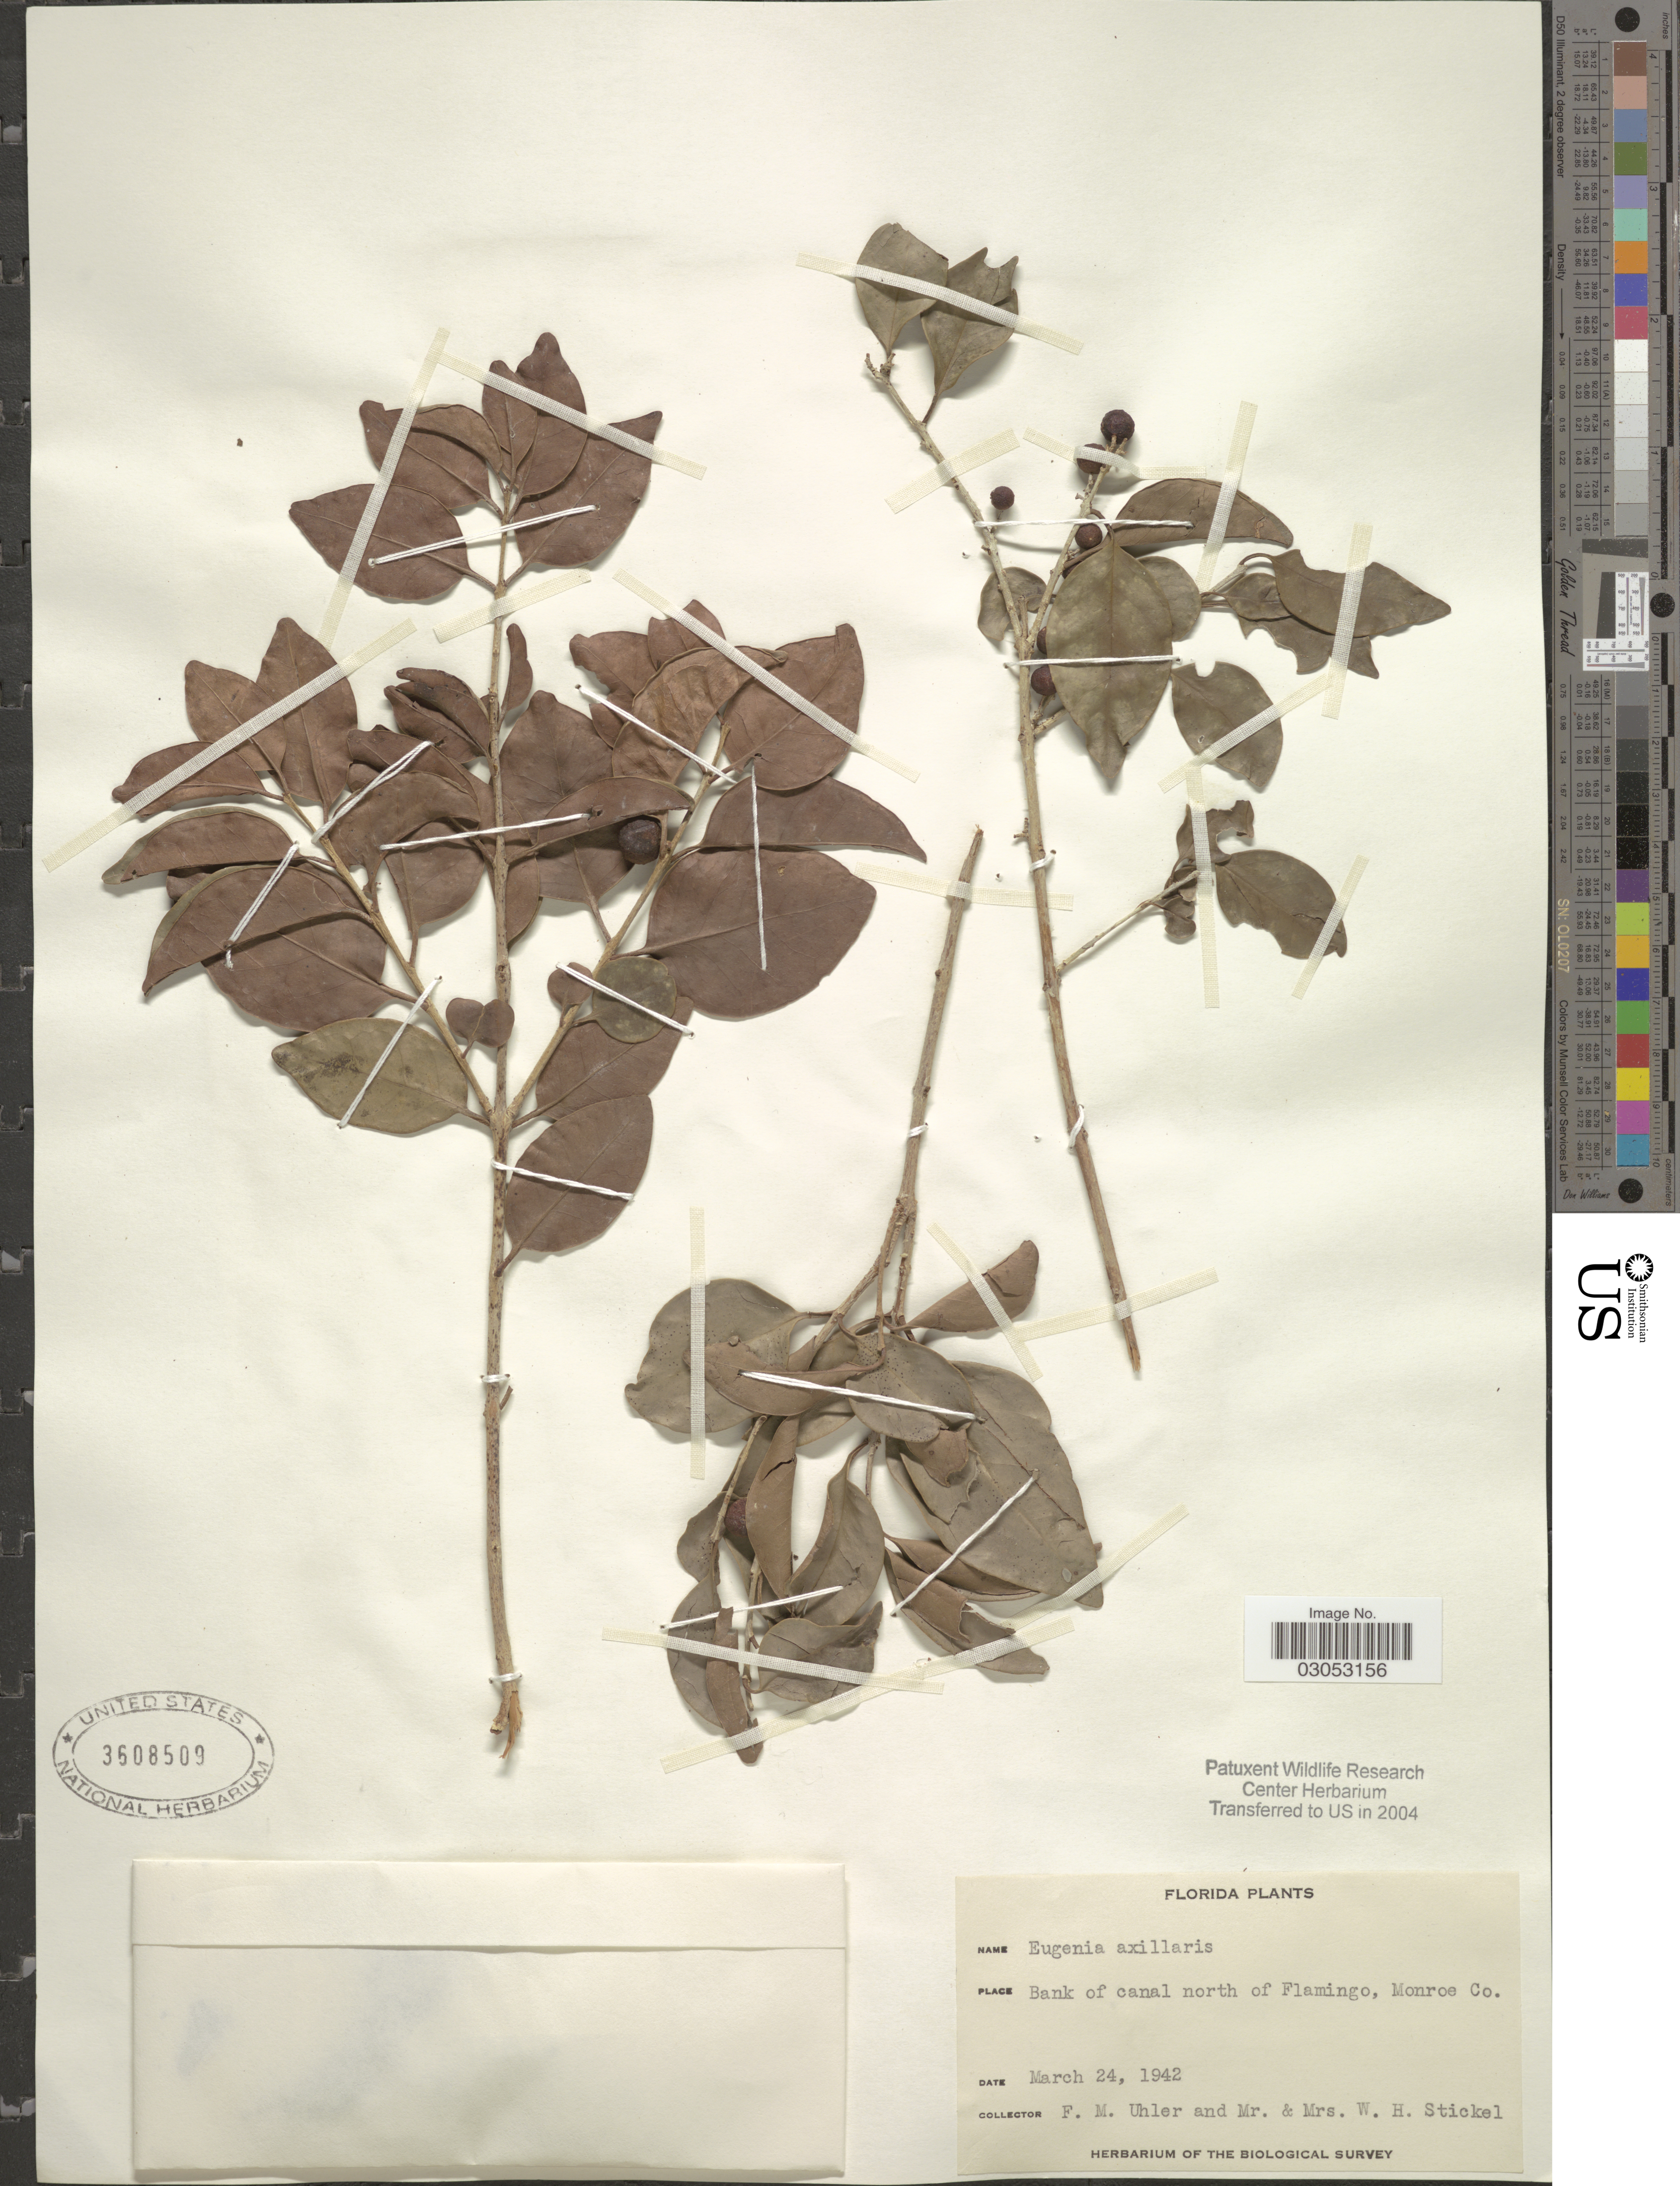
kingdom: Plantae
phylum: Tracheophyta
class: Magnoliopsida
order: Myrtales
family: Myrtaceae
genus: Eugenia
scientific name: Eugenia axillaris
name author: (Sw.) Willd.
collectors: F. M. Uhler, W. Stickel & W. Stickel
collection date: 1942-03-24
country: United States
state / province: Florida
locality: Bank of canal north of Flamingo, Monroe Co.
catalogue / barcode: US 3608509